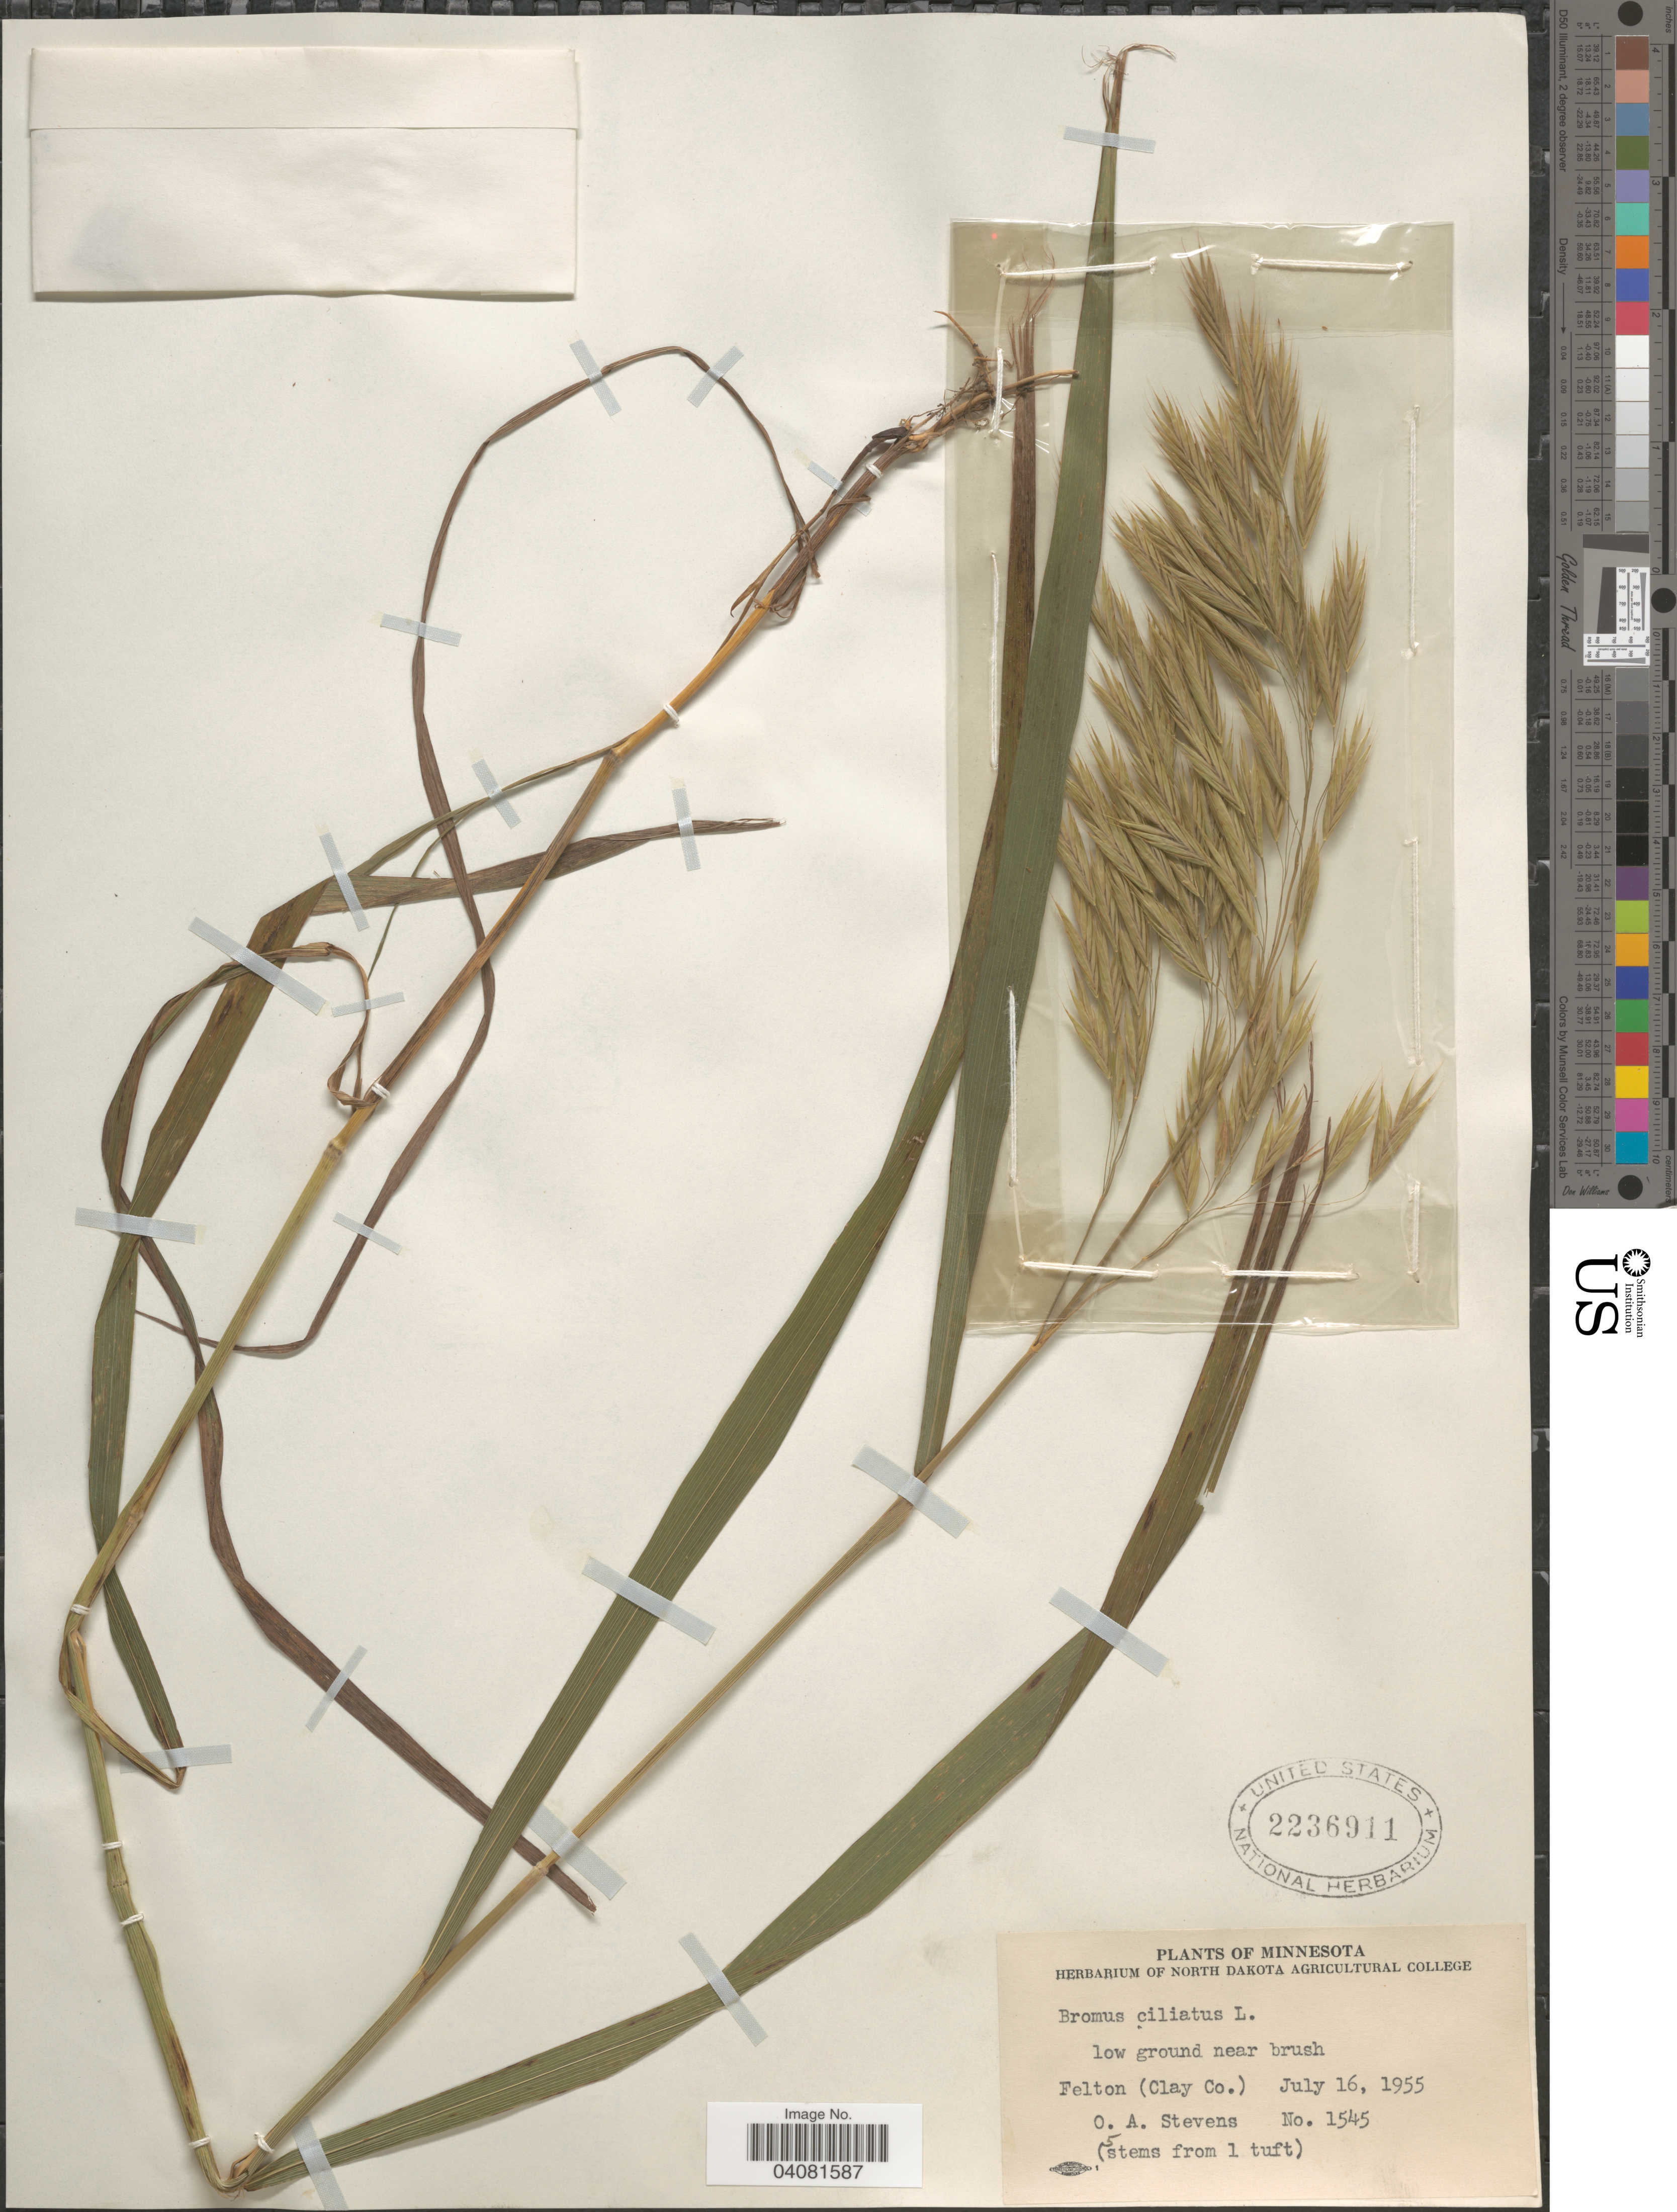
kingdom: Plantae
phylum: Tracheophyta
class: Liliopsida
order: Poales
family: Poaceae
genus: Bromus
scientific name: Bromus ciliatus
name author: L.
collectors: O. A. Stevens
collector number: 1545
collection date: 1955-07-16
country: United States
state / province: Minnesota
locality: Felton (Clay Co.).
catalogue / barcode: US 2236911